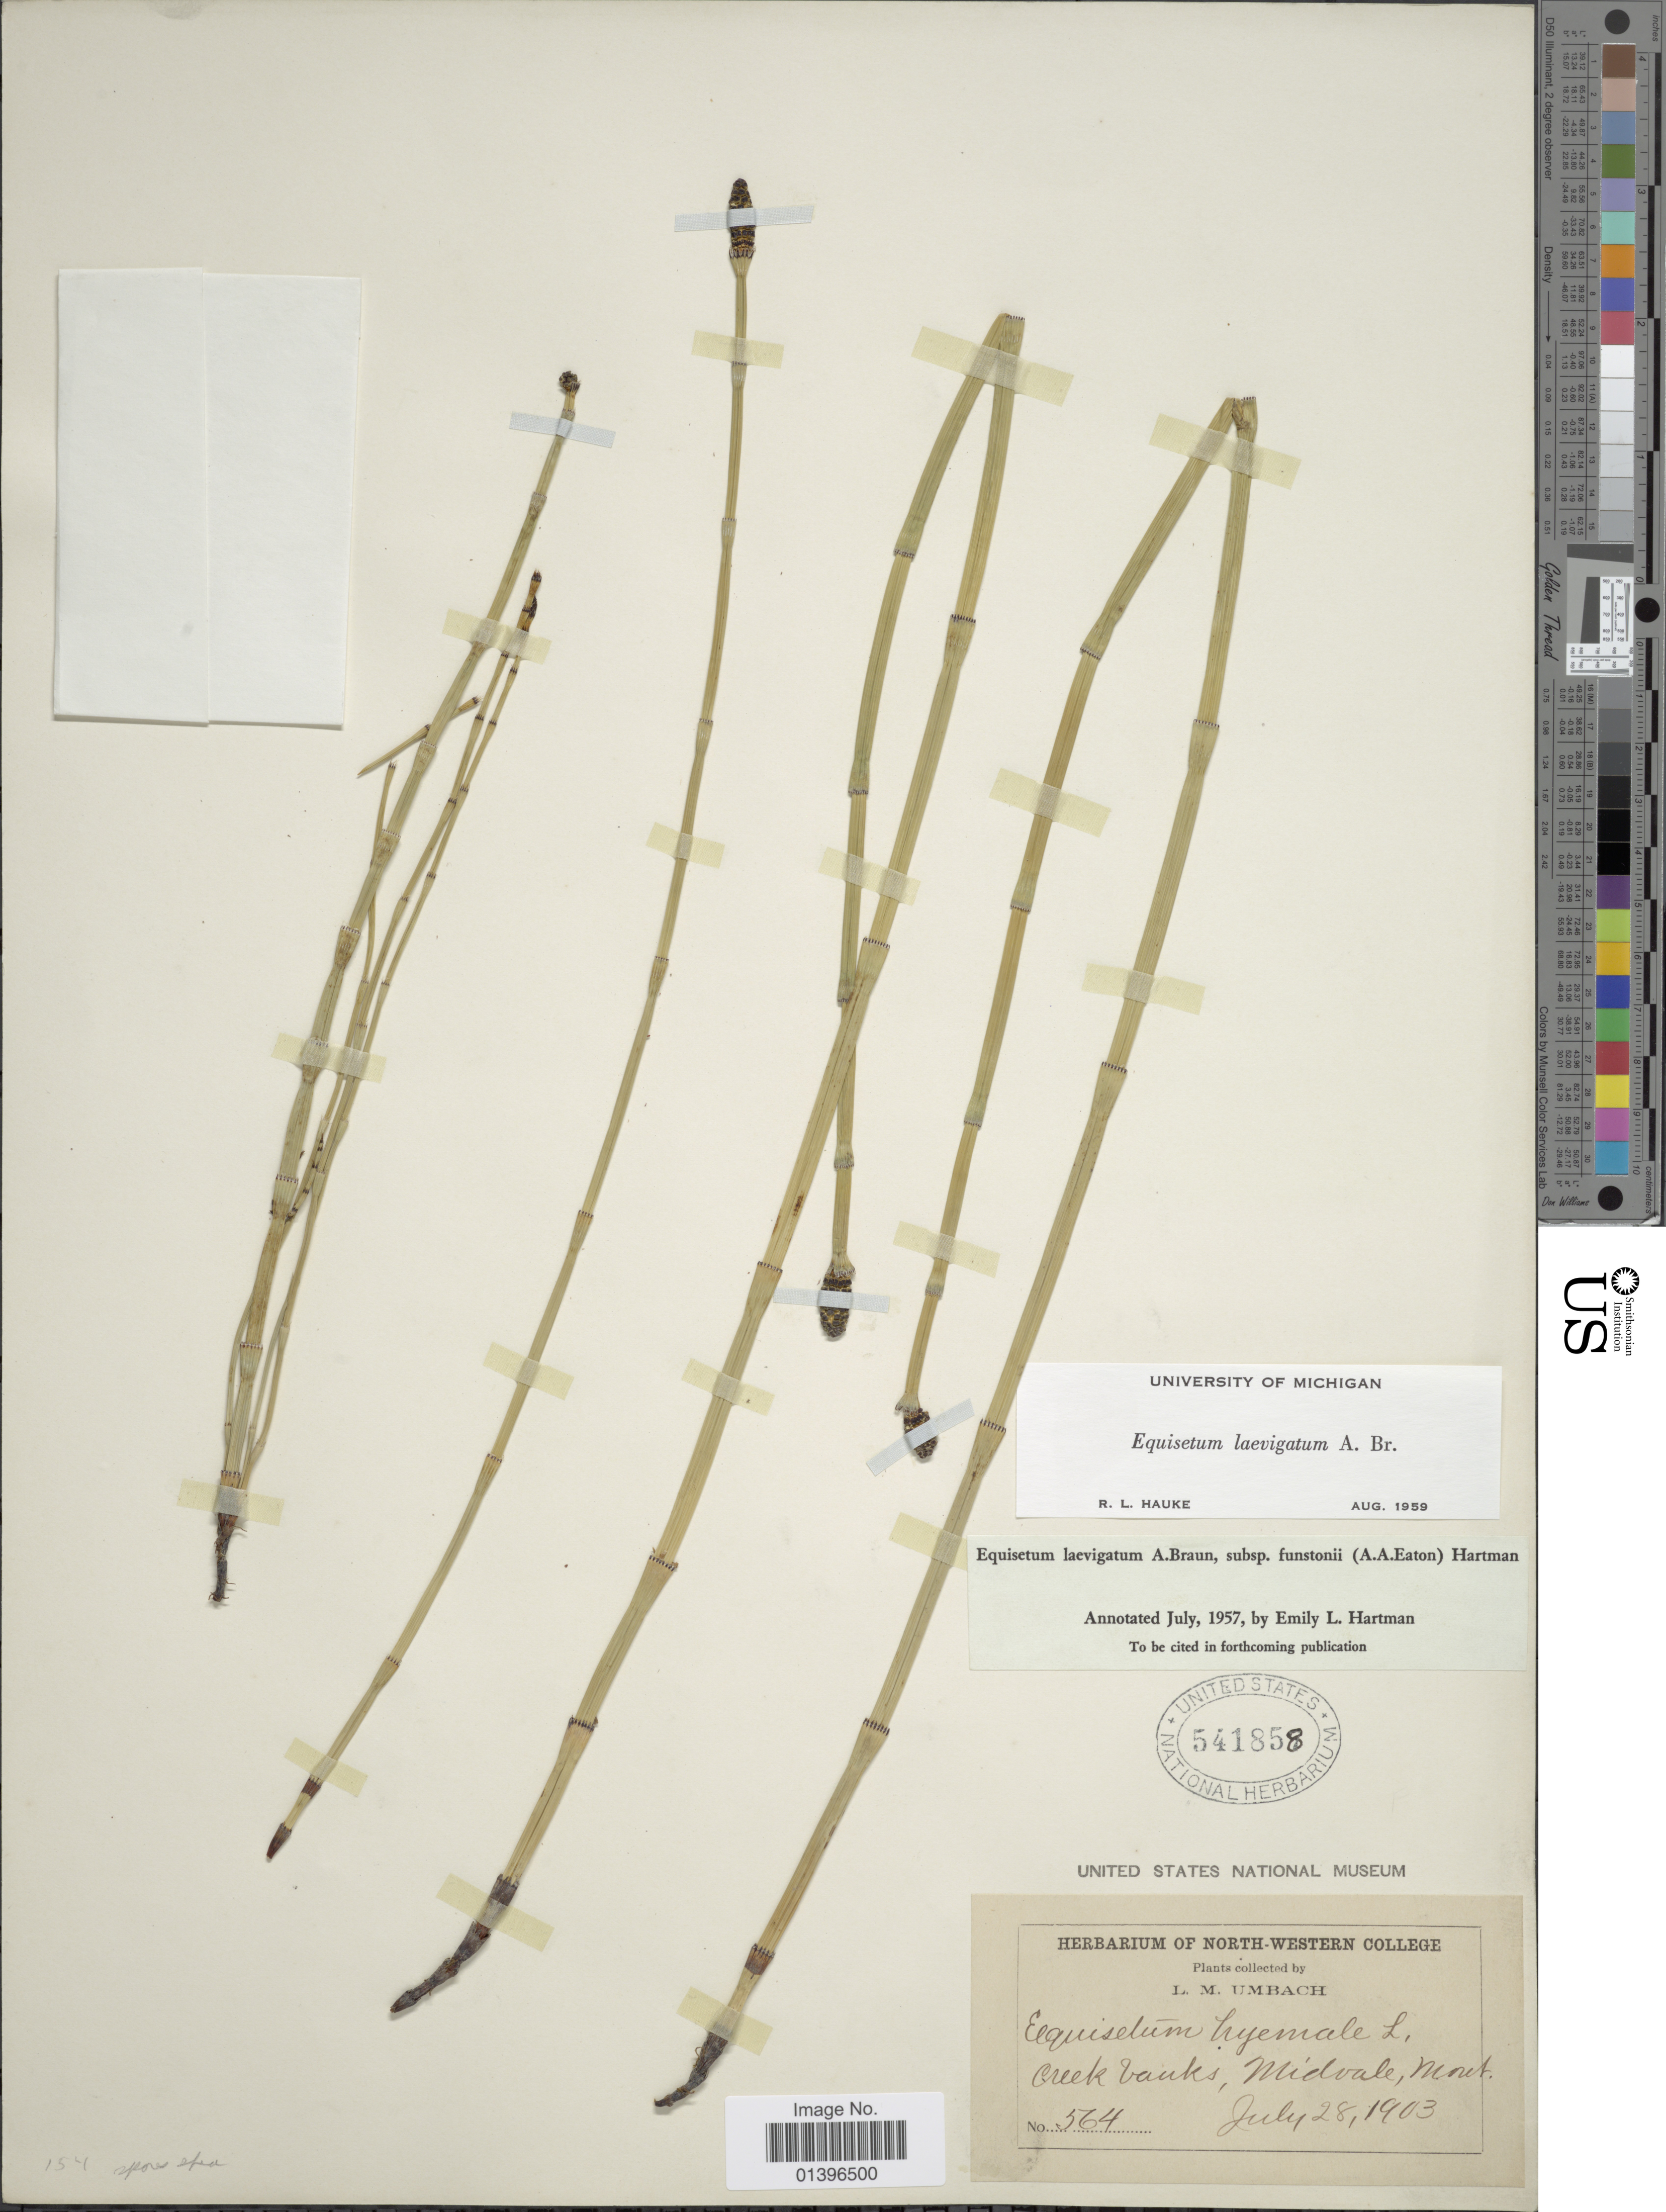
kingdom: Plantae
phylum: Tracheophyta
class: Polypodiopsida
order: Equisetales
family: Equisetaceae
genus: Equisetum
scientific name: Equisetum laevigatum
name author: A. Braun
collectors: L. M. Umbach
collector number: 564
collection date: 1903-07-28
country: United States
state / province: Montana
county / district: Lincoln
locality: Creek banks, Midvale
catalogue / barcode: US 541858